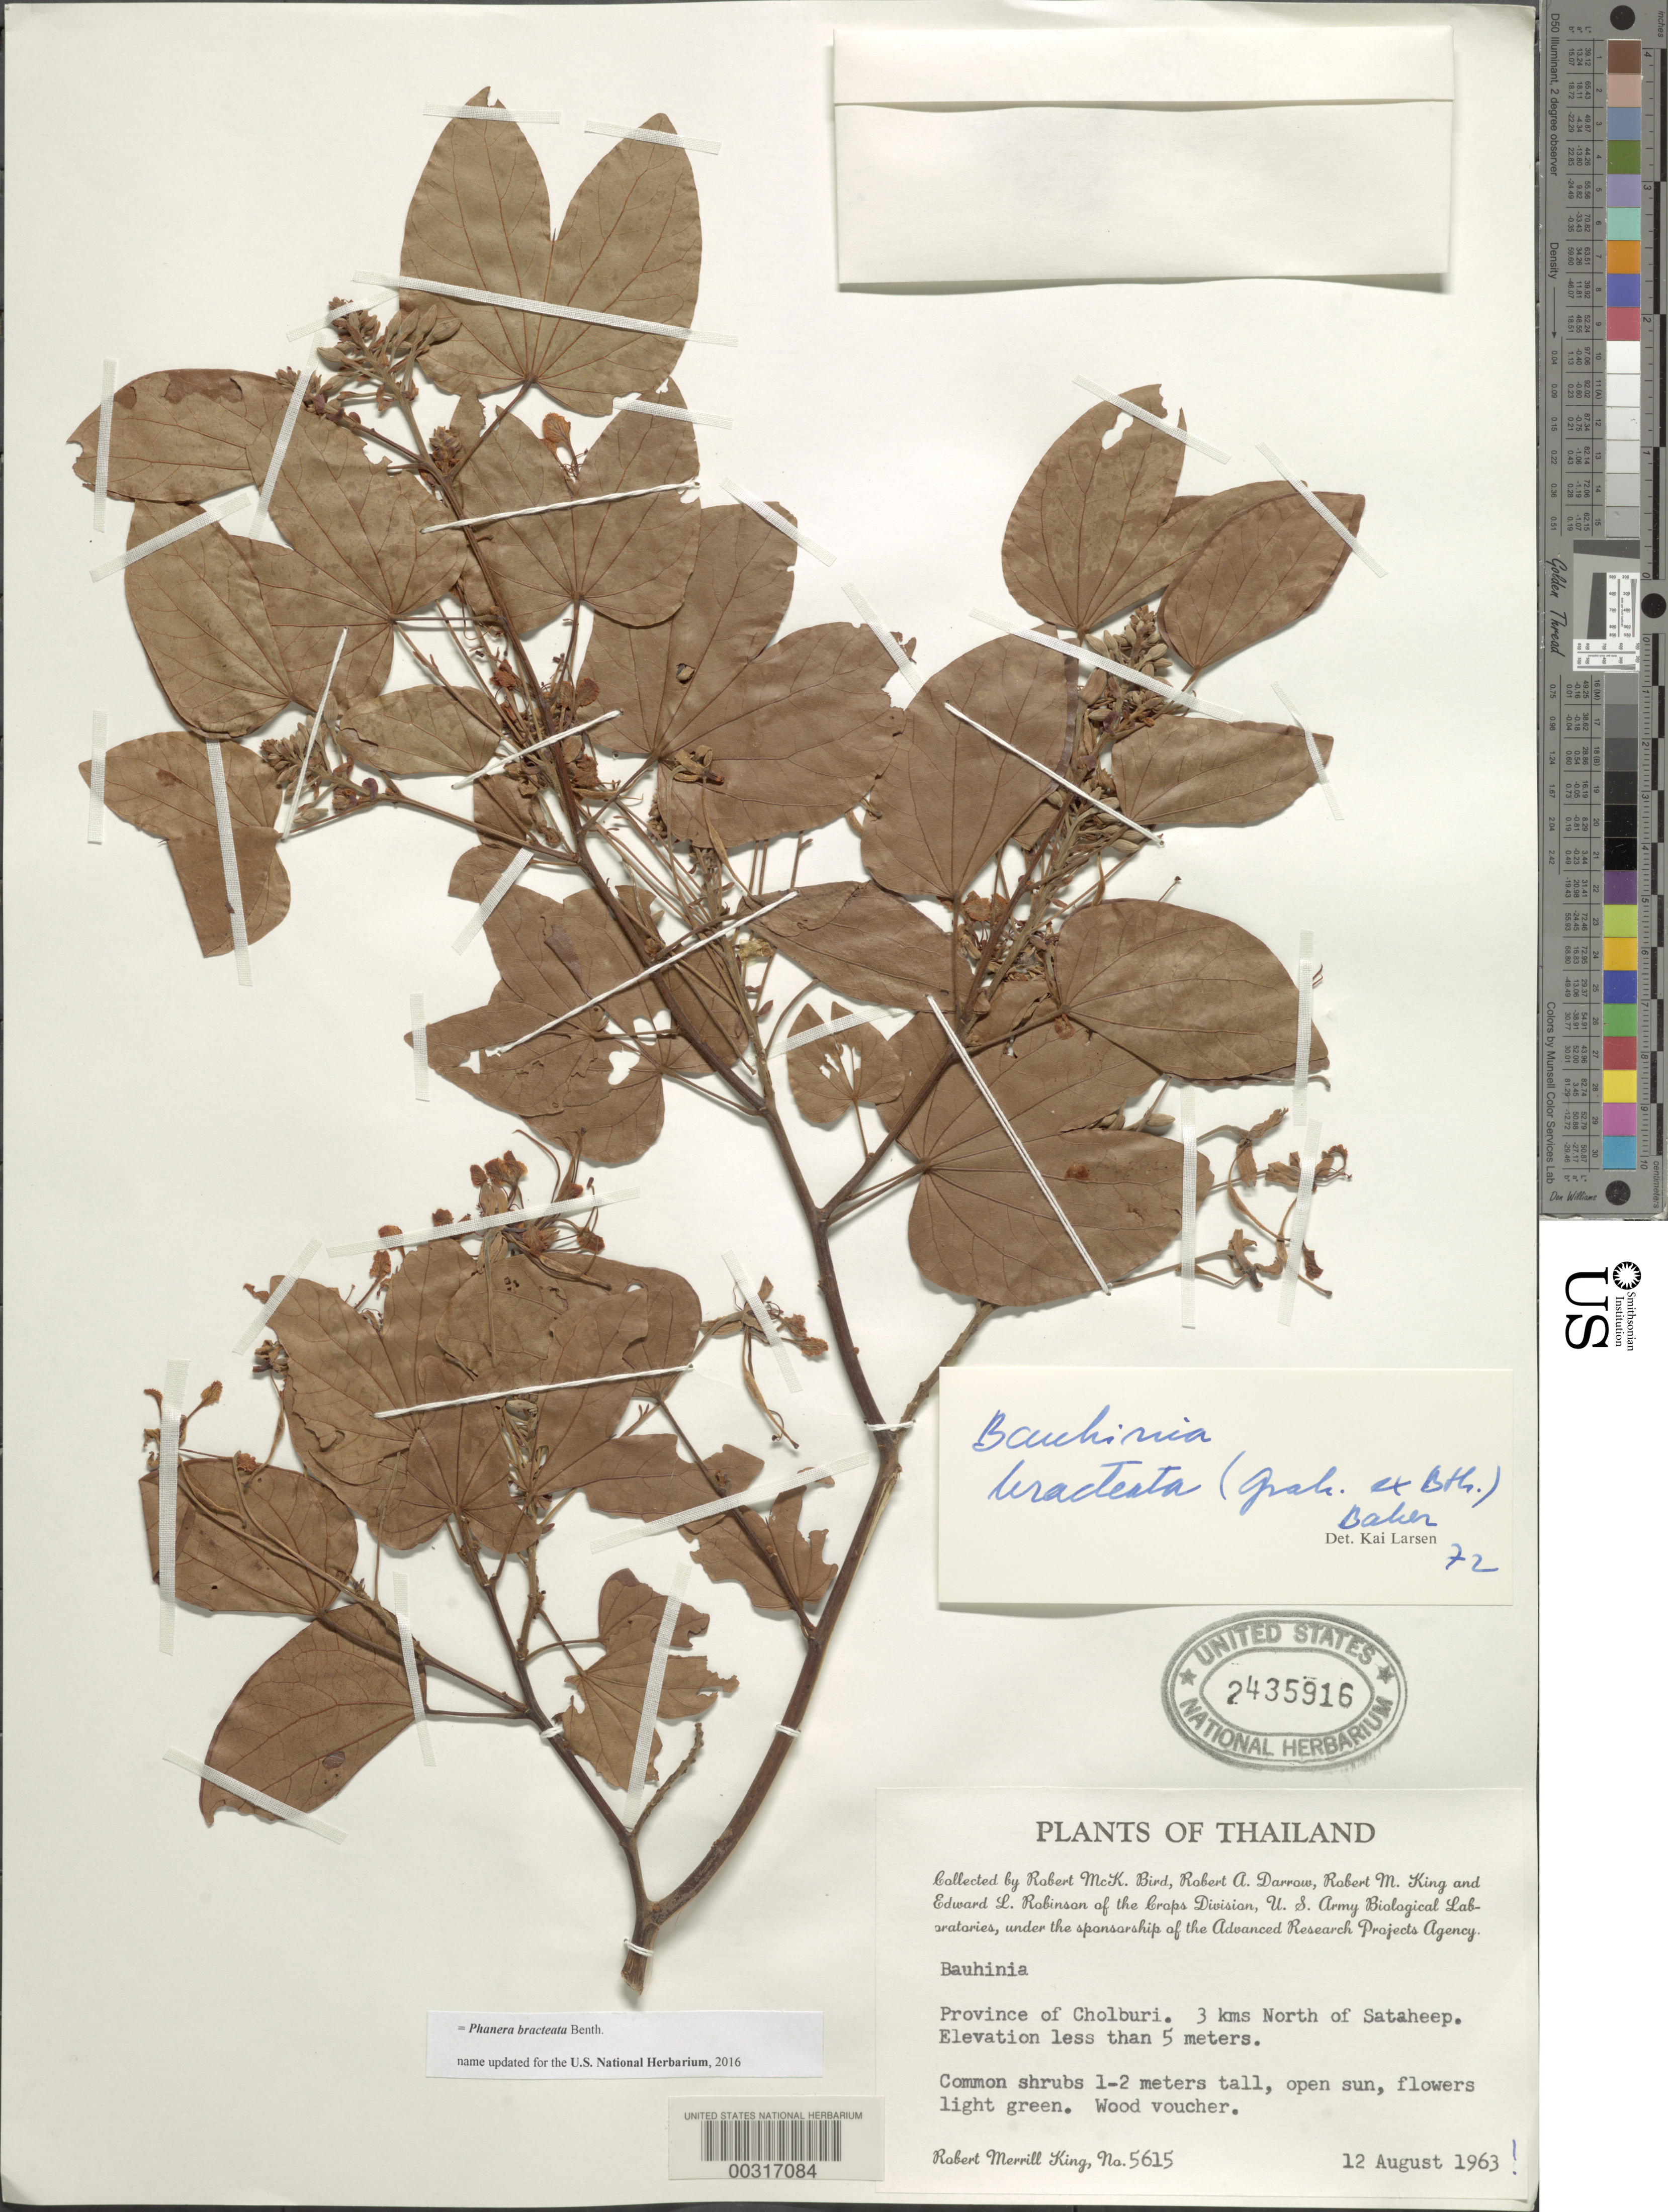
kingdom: Plantae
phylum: Tracheophyta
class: Magnoliopsida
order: Fabales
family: Fabaceae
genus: Phanera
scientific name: Phanera bracteata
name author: Benth.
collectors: R. M. King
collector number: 5615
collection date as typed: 12 Aug 1963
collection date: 1963-08-12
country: Thailand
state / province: Chon Buri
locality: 3 km n of sataheep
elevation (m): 0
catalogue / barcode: US 2435916